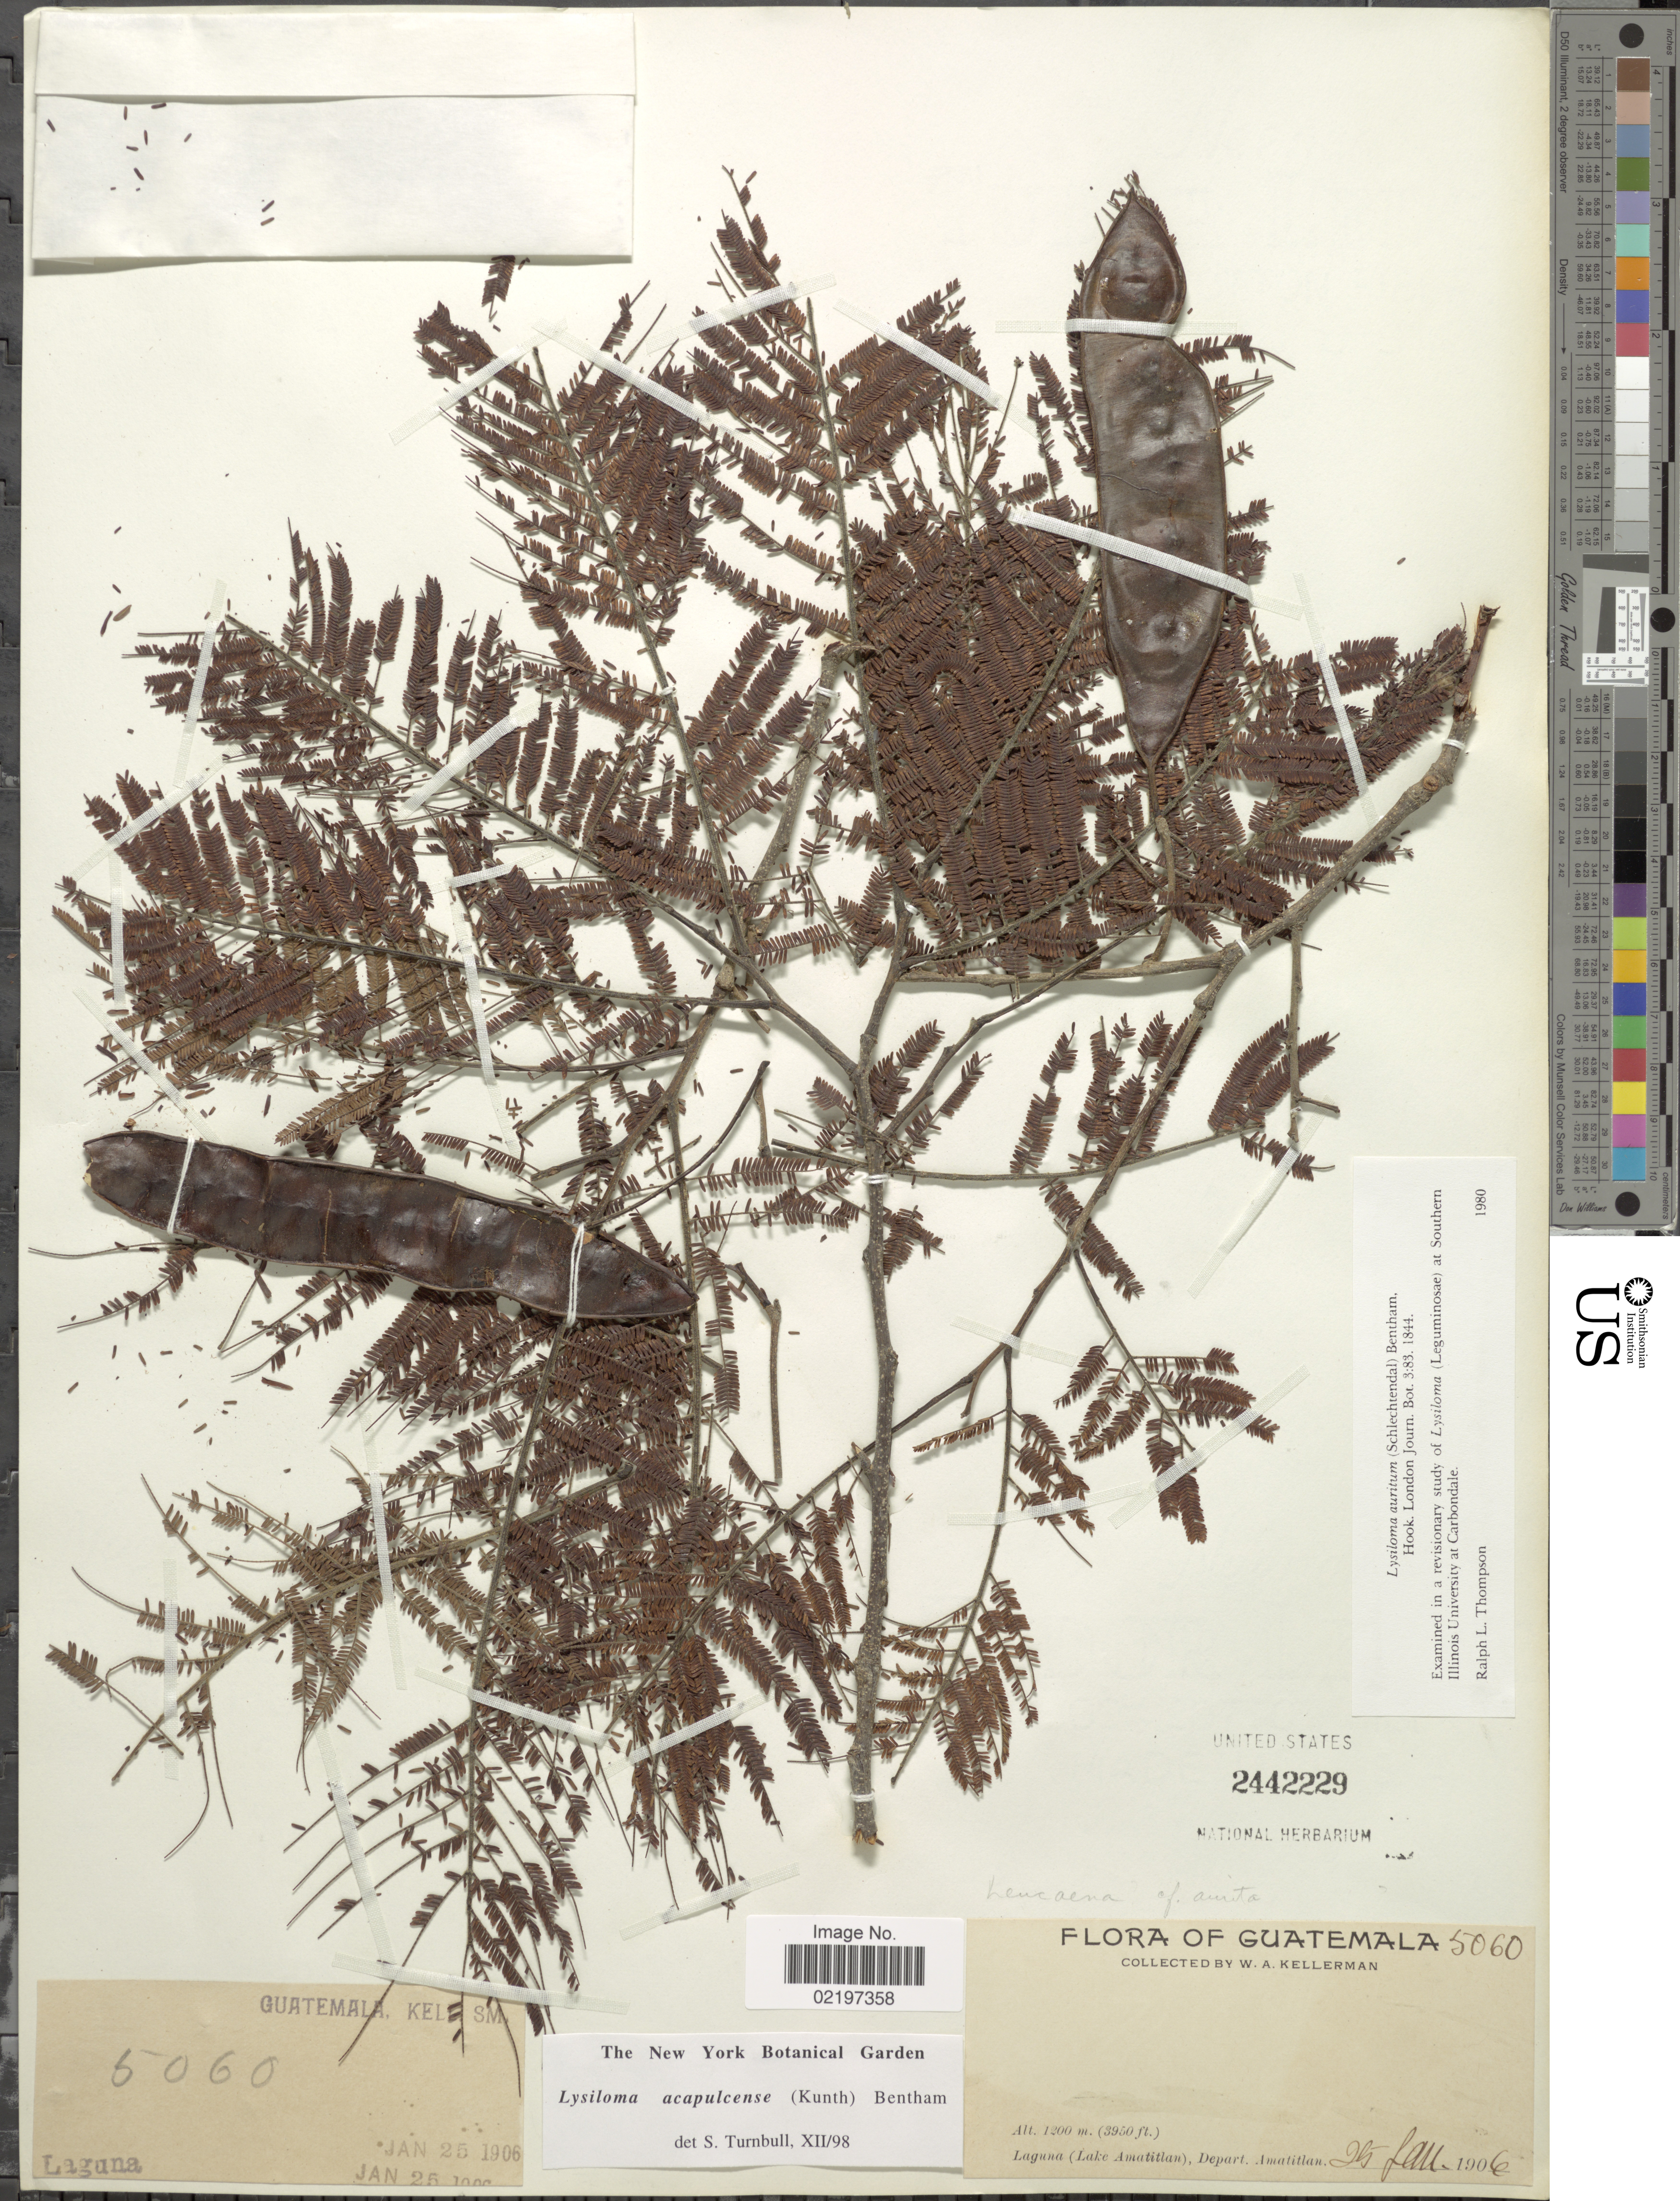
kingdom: Plantae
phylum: Tracheophyta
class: Magnoliopsida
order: Fabales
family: Fabaceae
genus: Lysiloma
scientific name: Lysiloma acapulcense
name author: (Kunth) Benth.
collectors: W. Kellerman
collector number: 5060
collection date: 1906-01-25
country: Guatemala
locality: Laguna (Lake Amatitlan), Depart. Amatitlan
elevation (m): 1200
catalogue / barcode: US 2442229